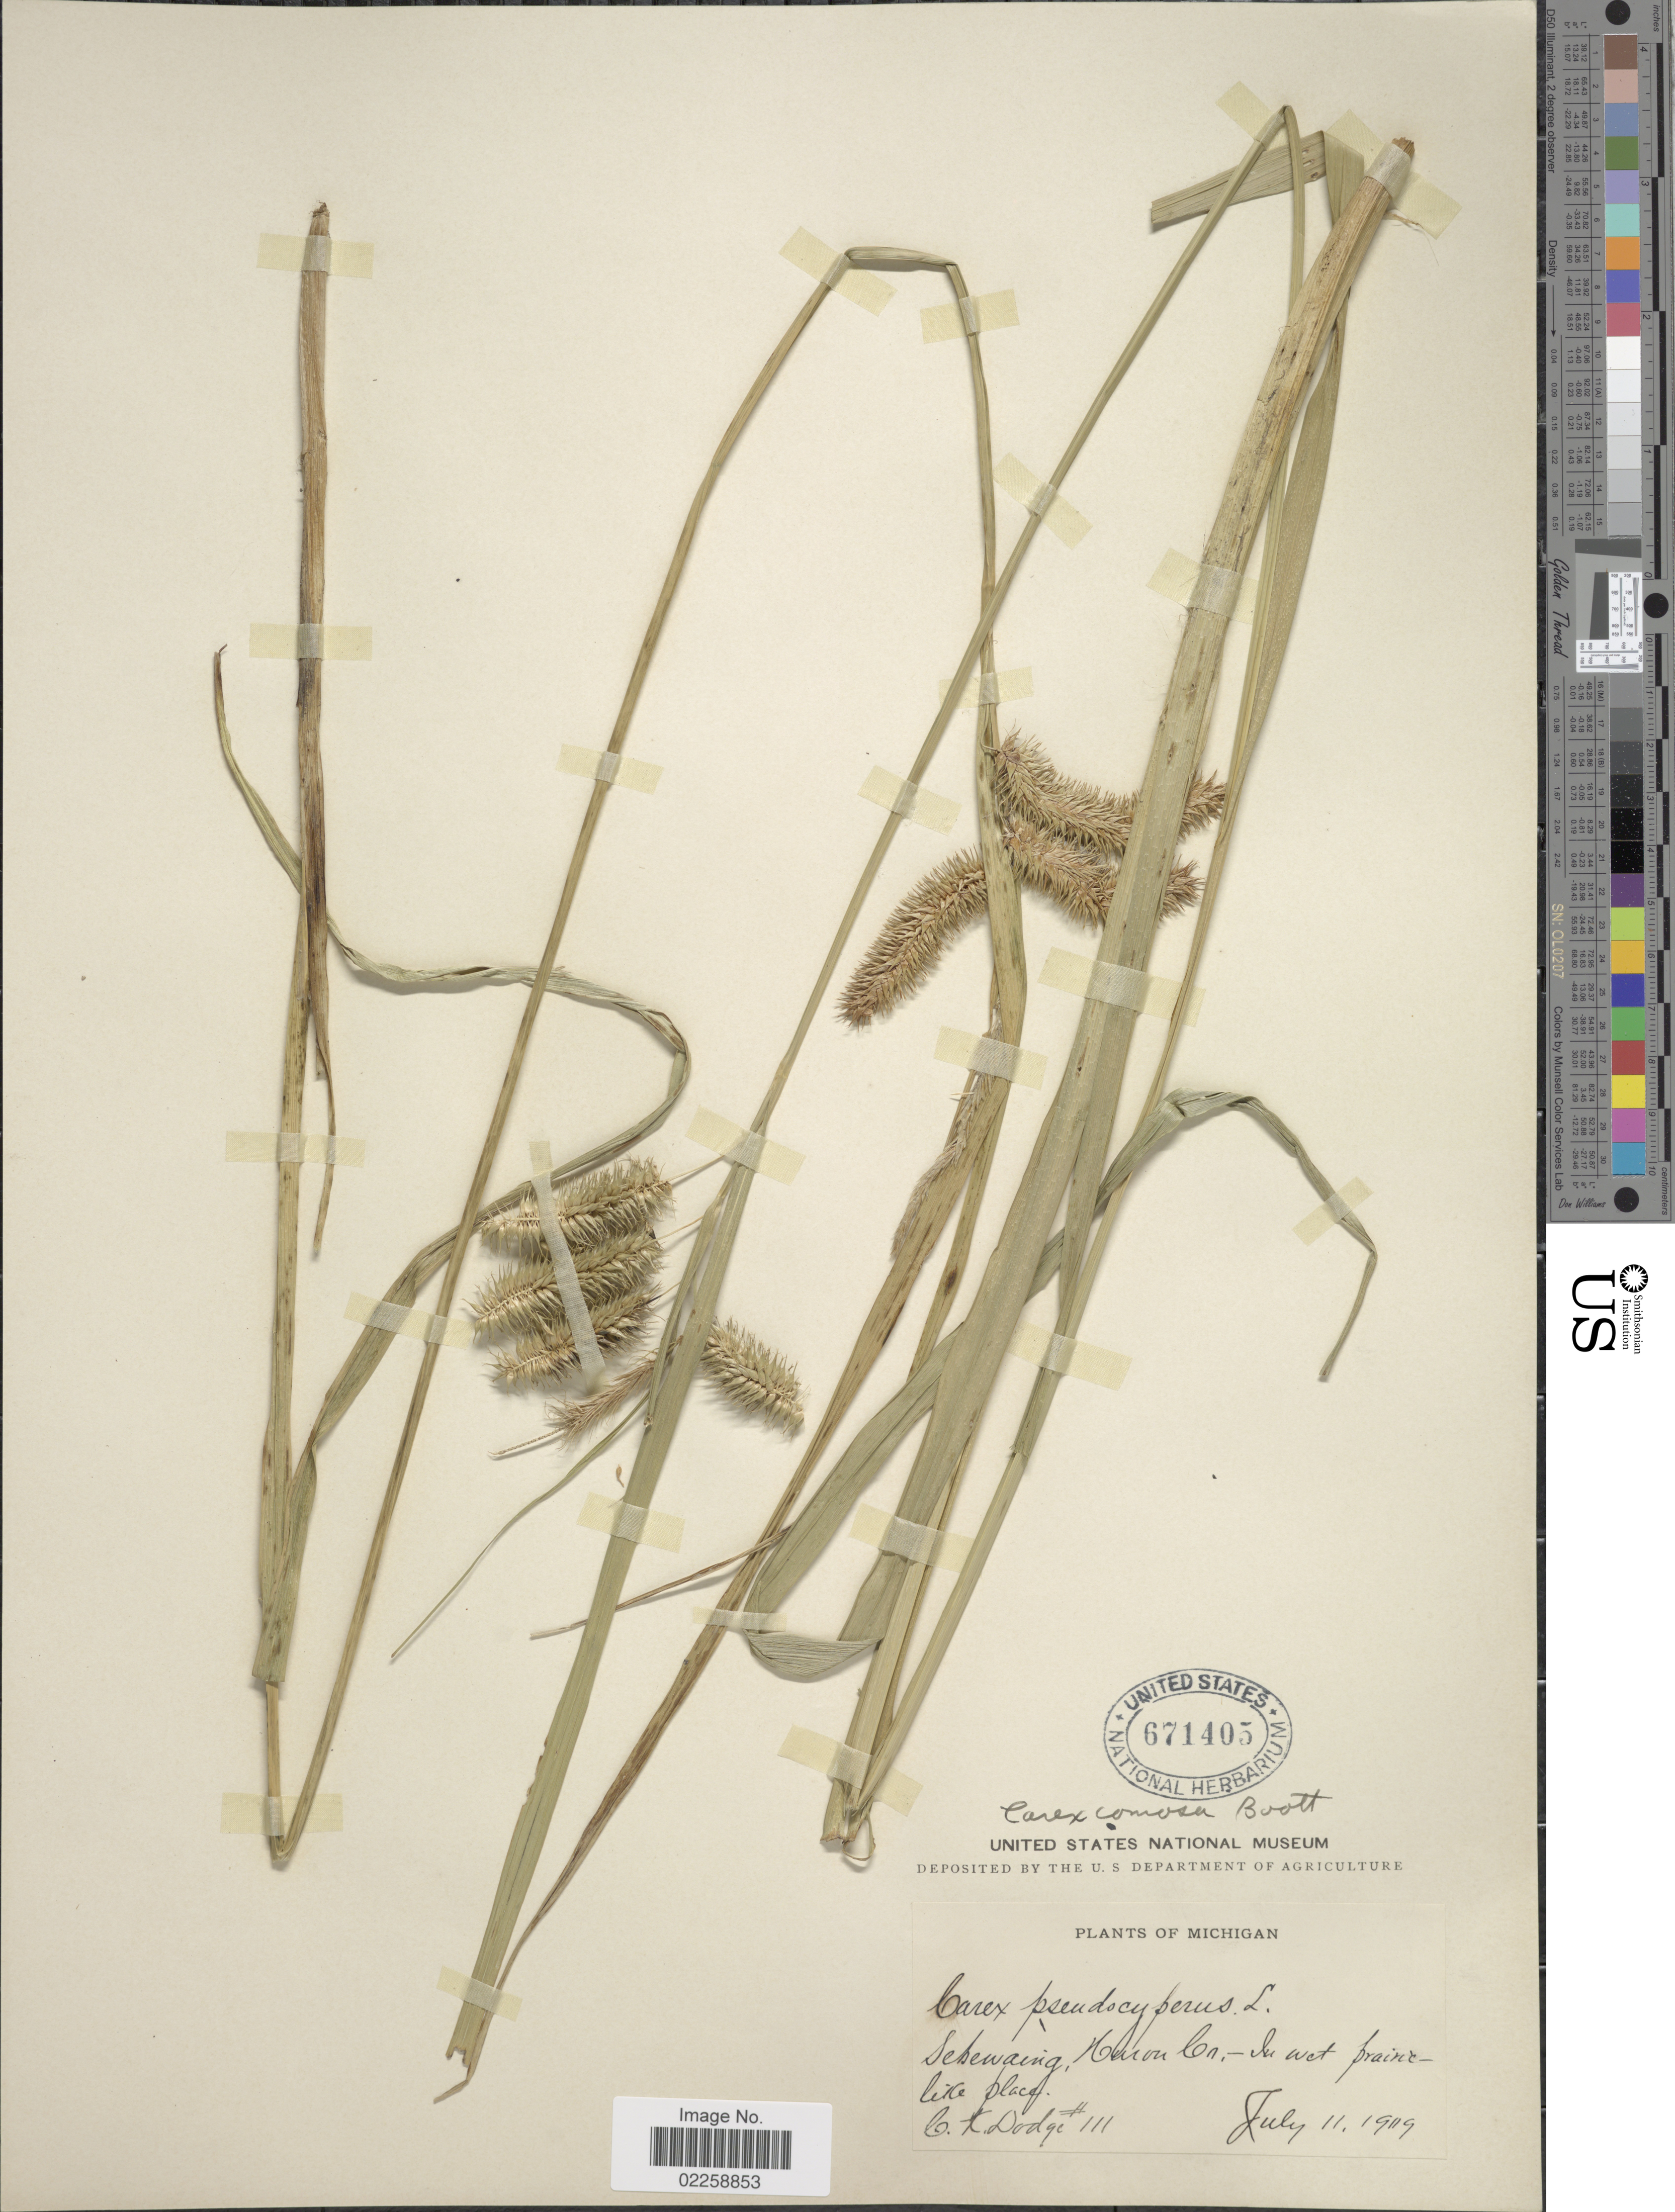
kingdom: Plantae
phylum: Tracheophyta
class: Liliopsida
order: Poales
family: Cyperaceae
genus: Carex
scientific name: Carex comosa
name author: Boott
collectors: C. Dodge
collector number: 111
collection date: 1909-07-11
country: United States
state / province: Michigan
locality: Sebewaing, Huron Co.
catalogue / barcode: US 671405